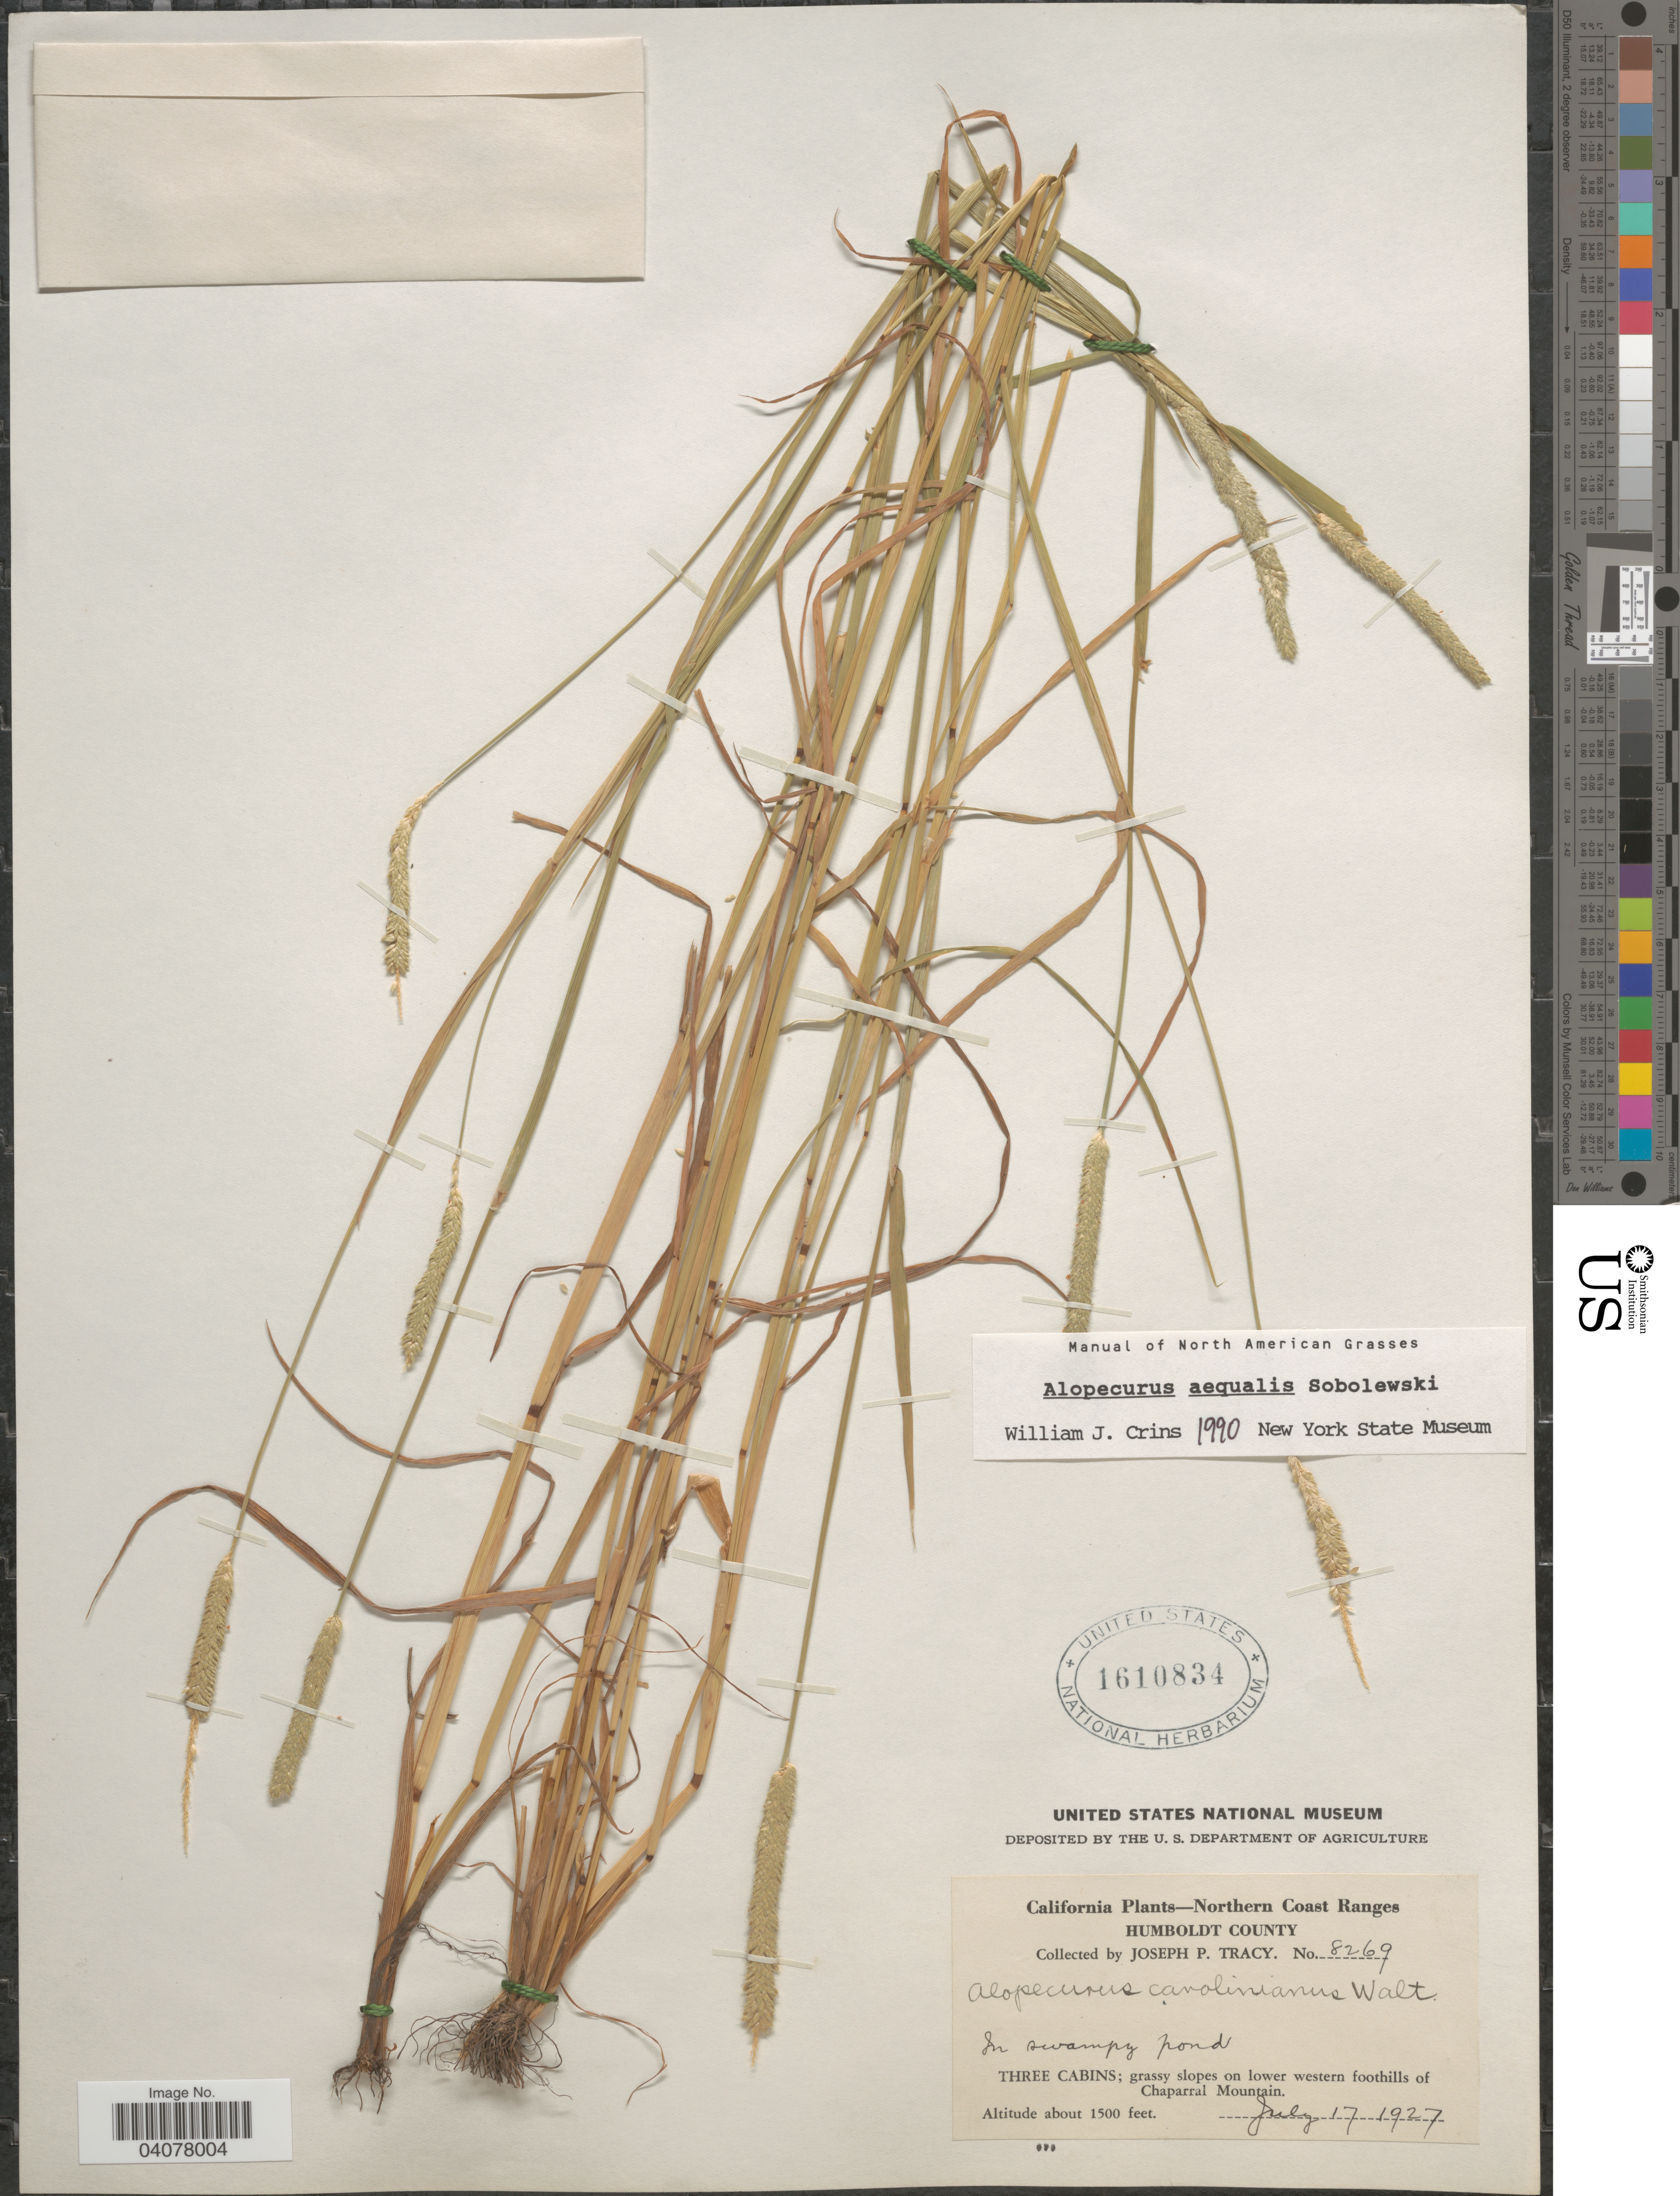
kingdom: Plantae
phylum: Tracheophyta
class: Liliopsida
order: Poales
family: Poaceae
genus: Alopecurus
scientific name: Alopecurus aequalis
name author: Sobol.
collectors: J. Tracy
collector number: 8269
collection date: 1927-07-17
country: United States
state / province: California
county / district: Humboldt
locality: Northern Coast Ranges. Humboldt County. In swampy pond. Three Cabins; grassy slopes on lower western foothills of Chaparral Mountain.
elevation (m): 457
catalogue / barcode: US 1610834